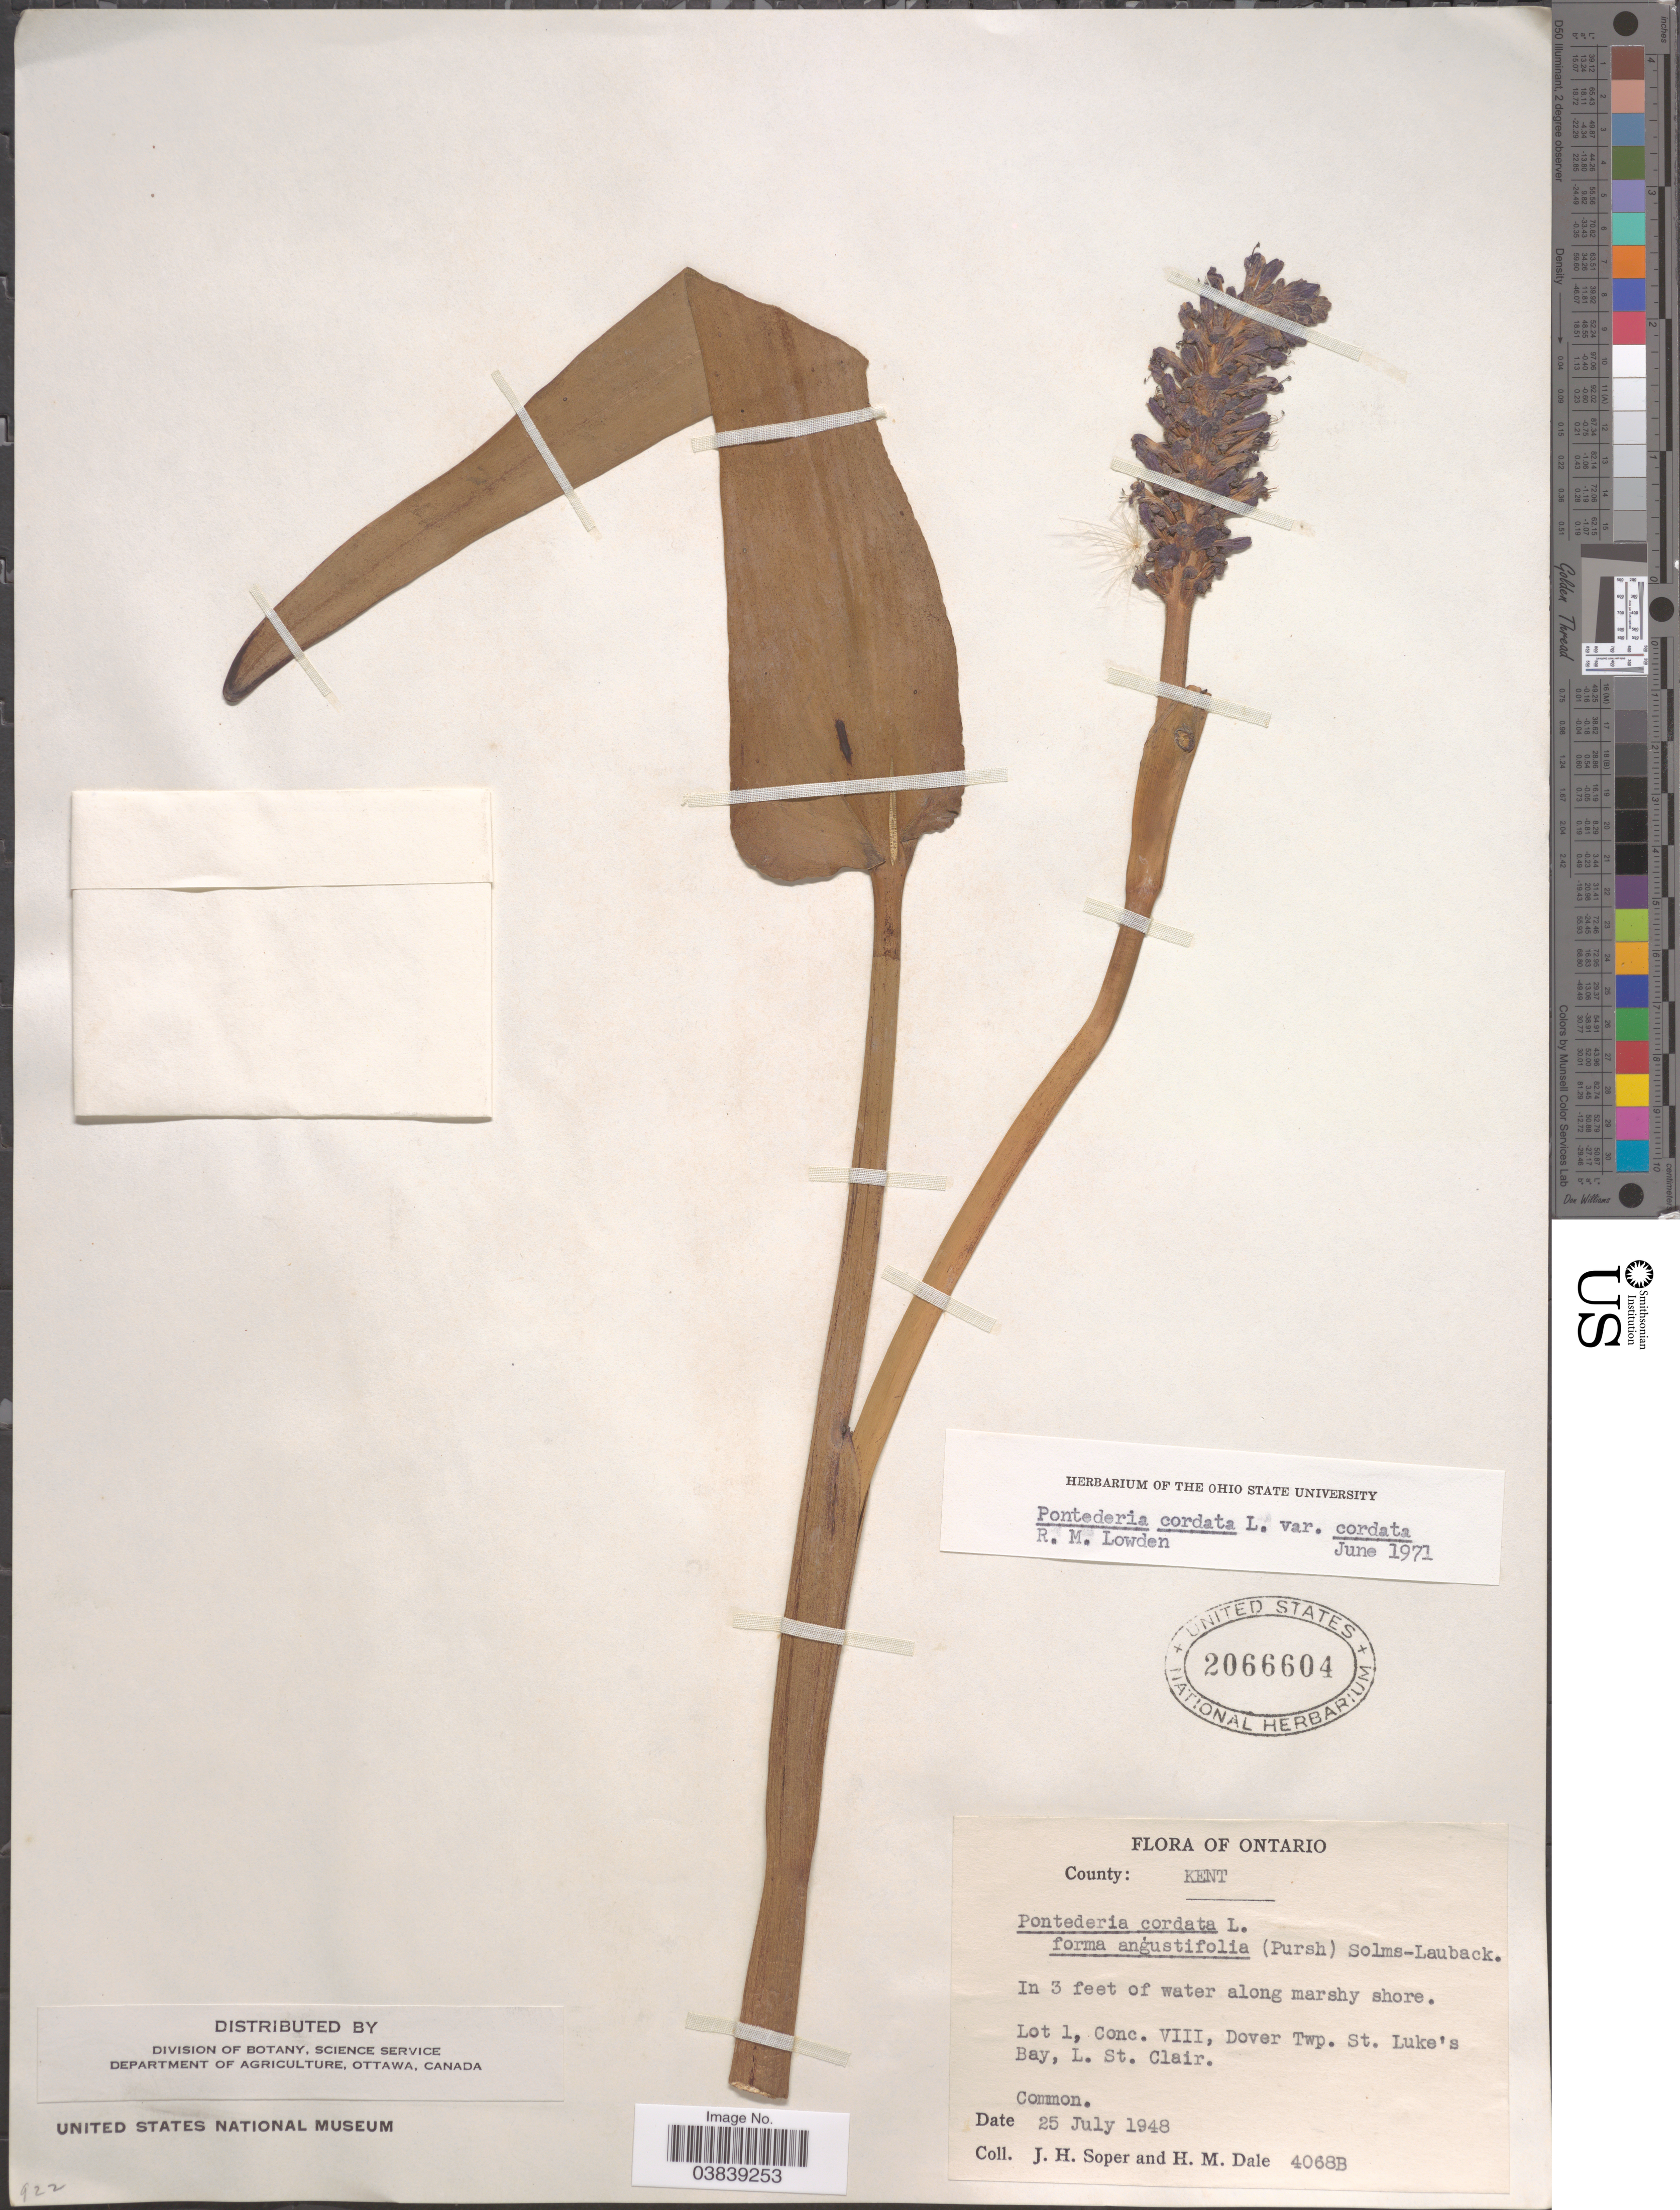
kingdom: Plantae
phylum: Tracheophyta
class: Liliopsida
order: Commelinales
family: Pontederiaceae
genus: Pontederia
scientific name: Pontederia cordata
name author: L.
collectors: J. H. Soper & H. M. Dale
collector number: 4068B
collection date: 1948-07-25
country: Canada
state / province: Ontario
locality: County: Kent. Lot 1, Conc. VIII, Dover Twp. St. Luke's Bay, L. St. Clair.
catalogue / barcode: US 2066604